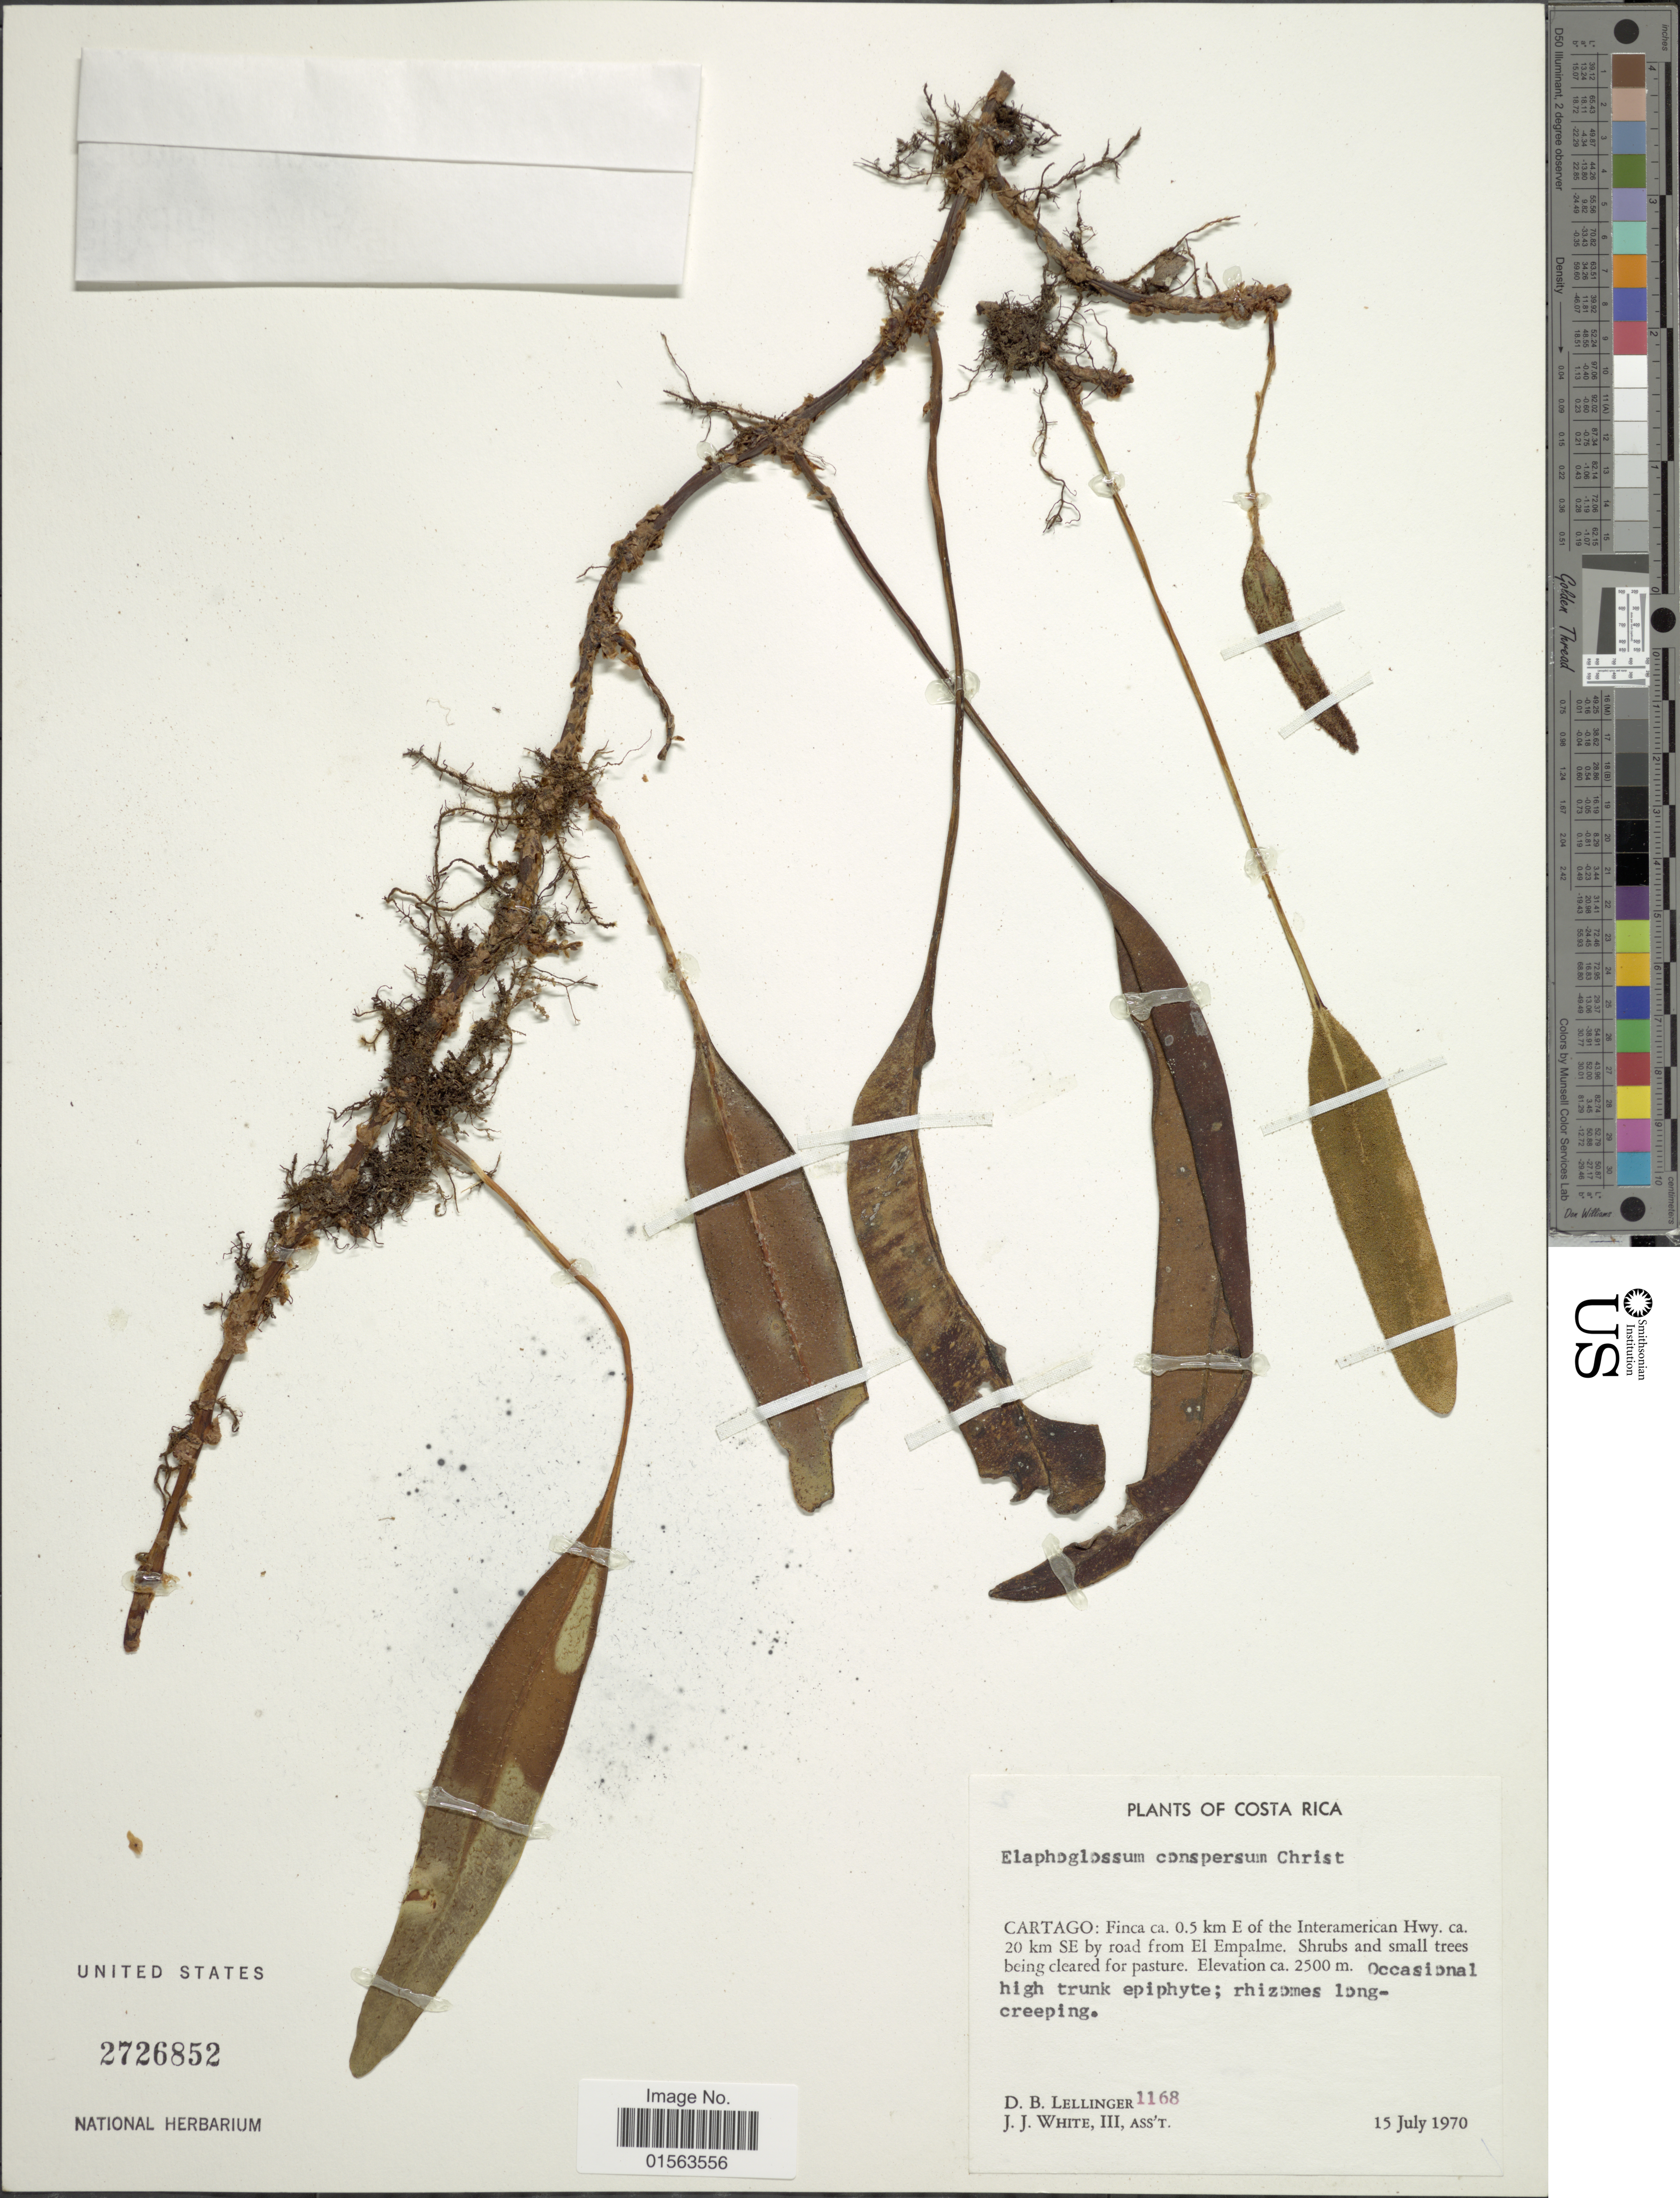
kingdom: Plantae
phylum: Tracheophyta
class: Polypodiopsida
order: Polypodiales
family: Dryopteridaceae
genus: Elaphoglossum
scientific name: Elaphoglossum conspersum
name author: Christ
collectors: D. B. Lellinger & J. J. White III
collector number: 1168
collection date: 1970-07-15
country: Costa Rica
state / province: Cartago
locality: Cartago: Finca ca. 0.5 km E of the Interamerican Hwy. ca 20 km SE by road from El Empalme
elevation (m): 2500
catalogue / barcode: US 2726852